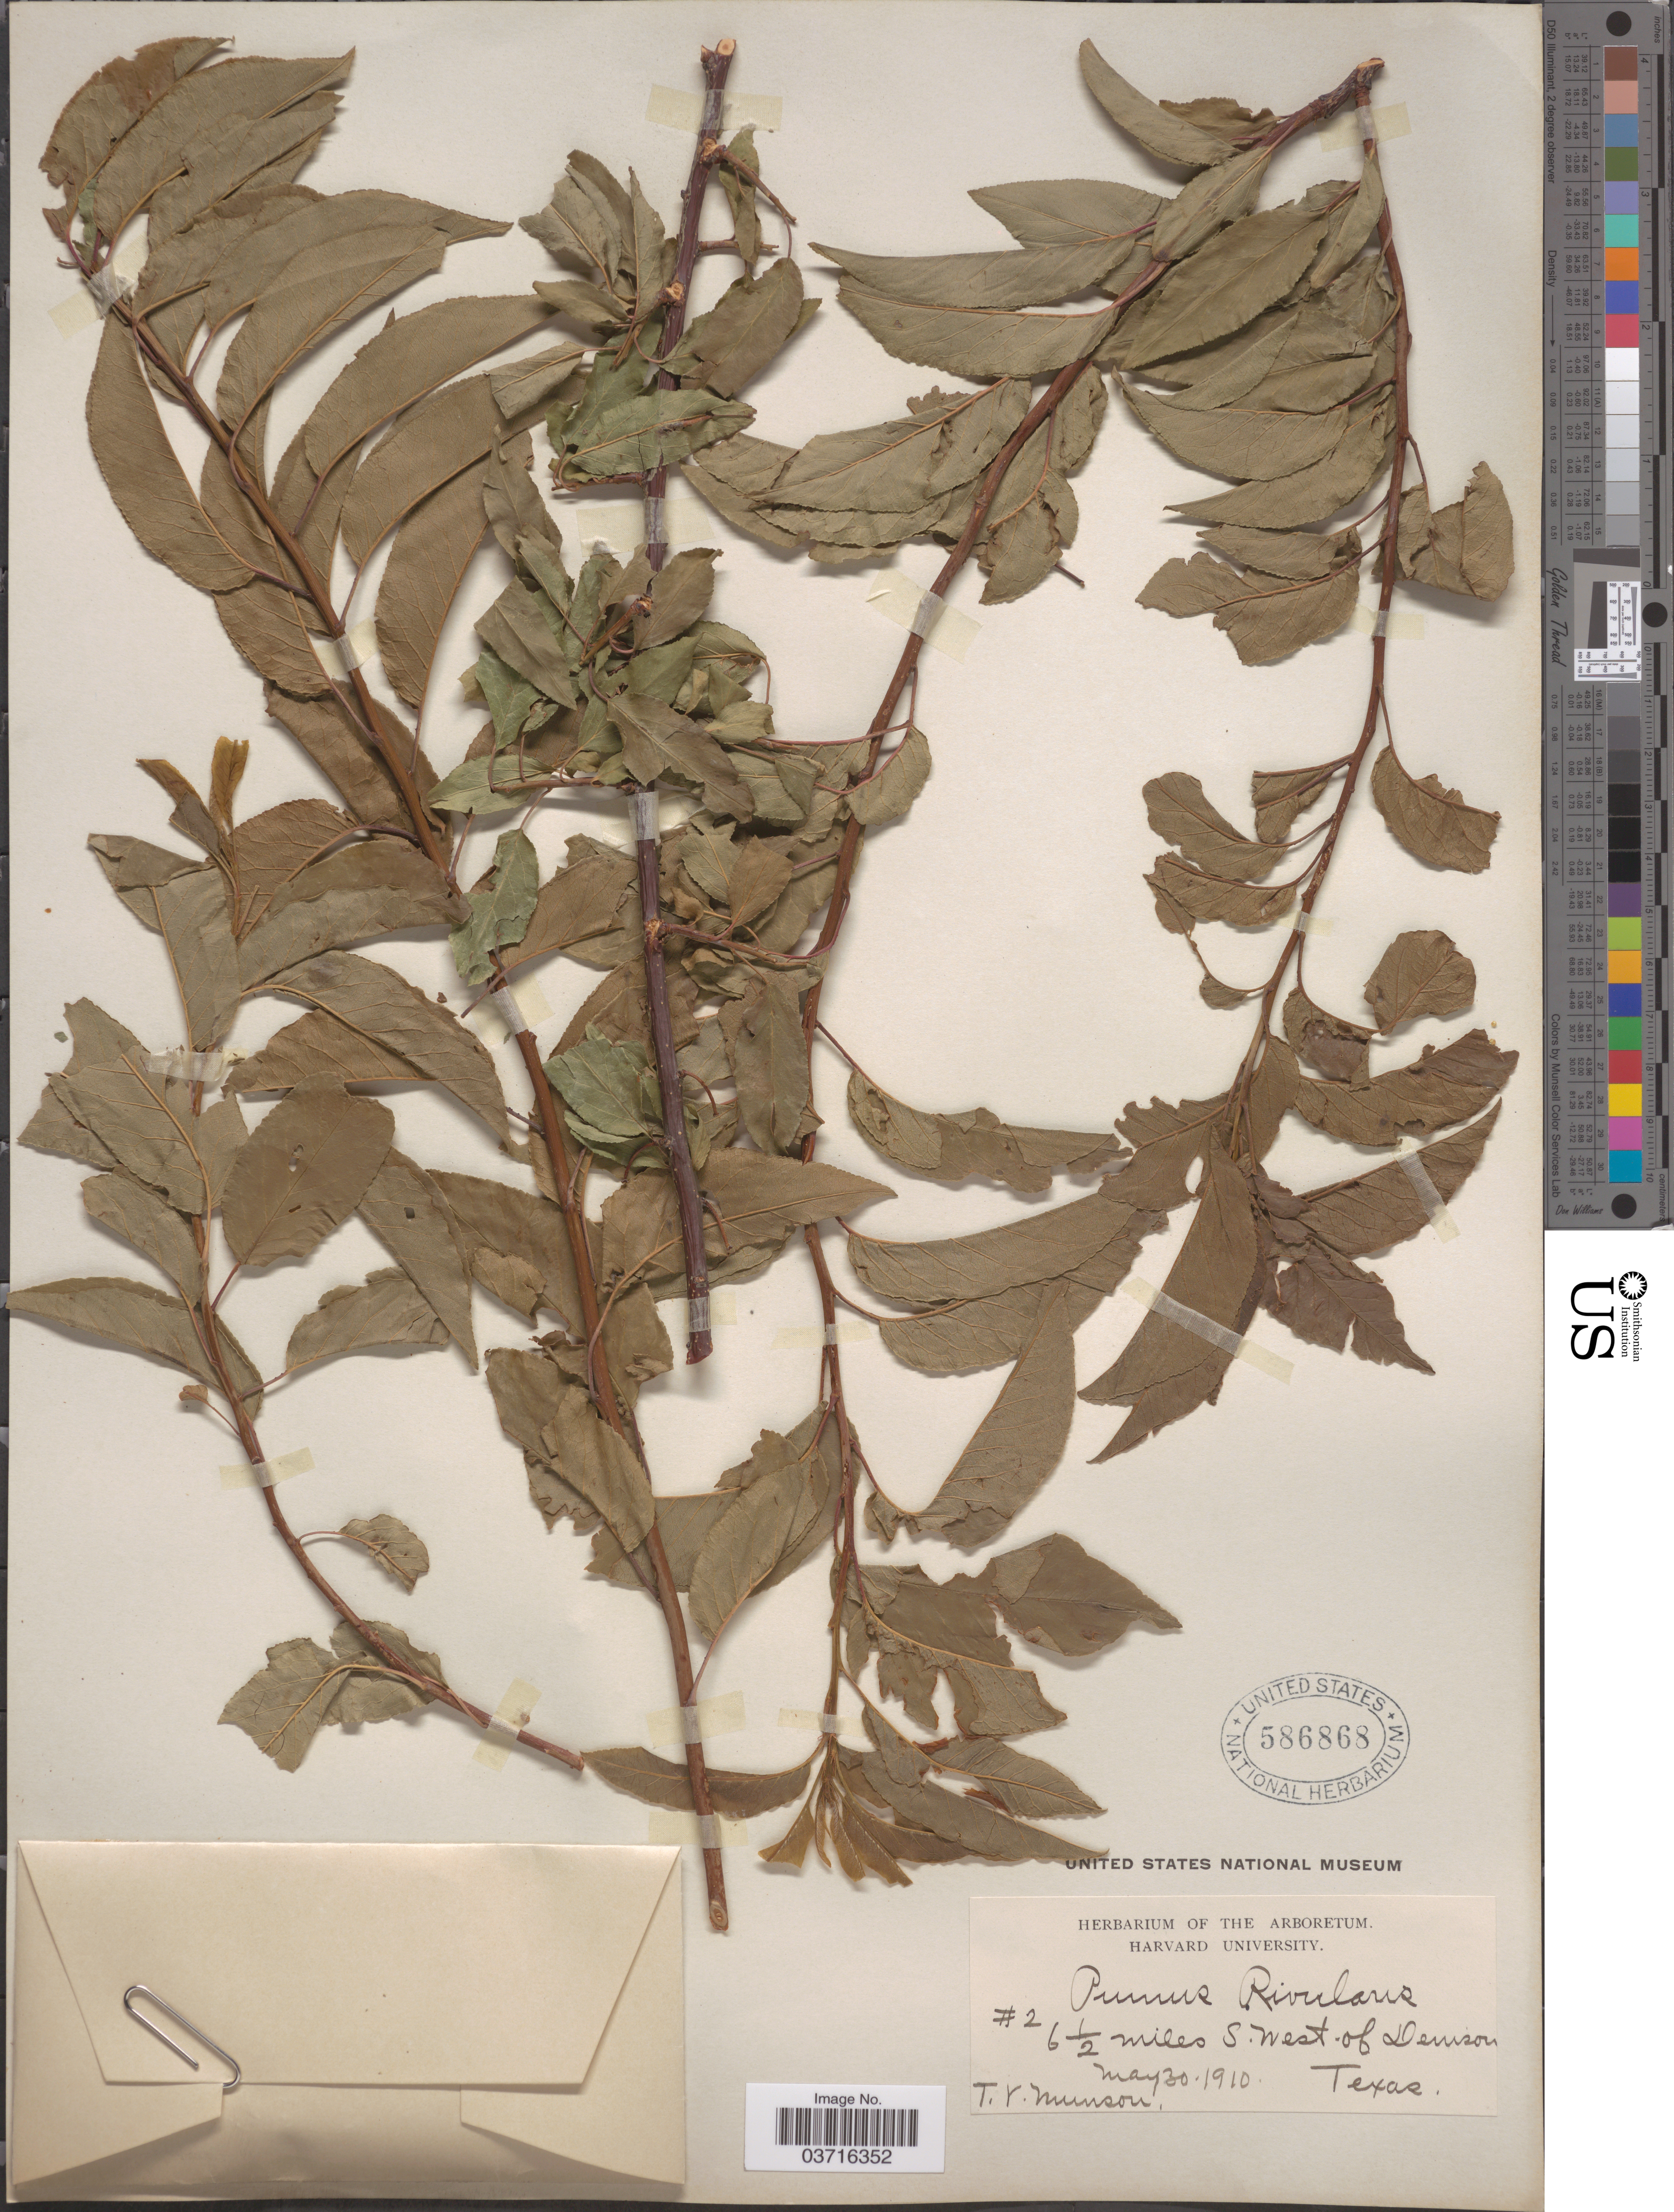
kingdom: Plantae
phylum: Tracheophyta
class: Magnoliopsida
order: Rosales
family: Rosaceae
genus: Prunus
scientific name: Prunus rivularis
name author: Scheele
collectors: T. V. Munson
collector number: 2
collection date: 1910-05-30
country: United States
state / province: Texas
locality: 6½ miles S. West. of Demson.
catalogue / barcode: US 586868